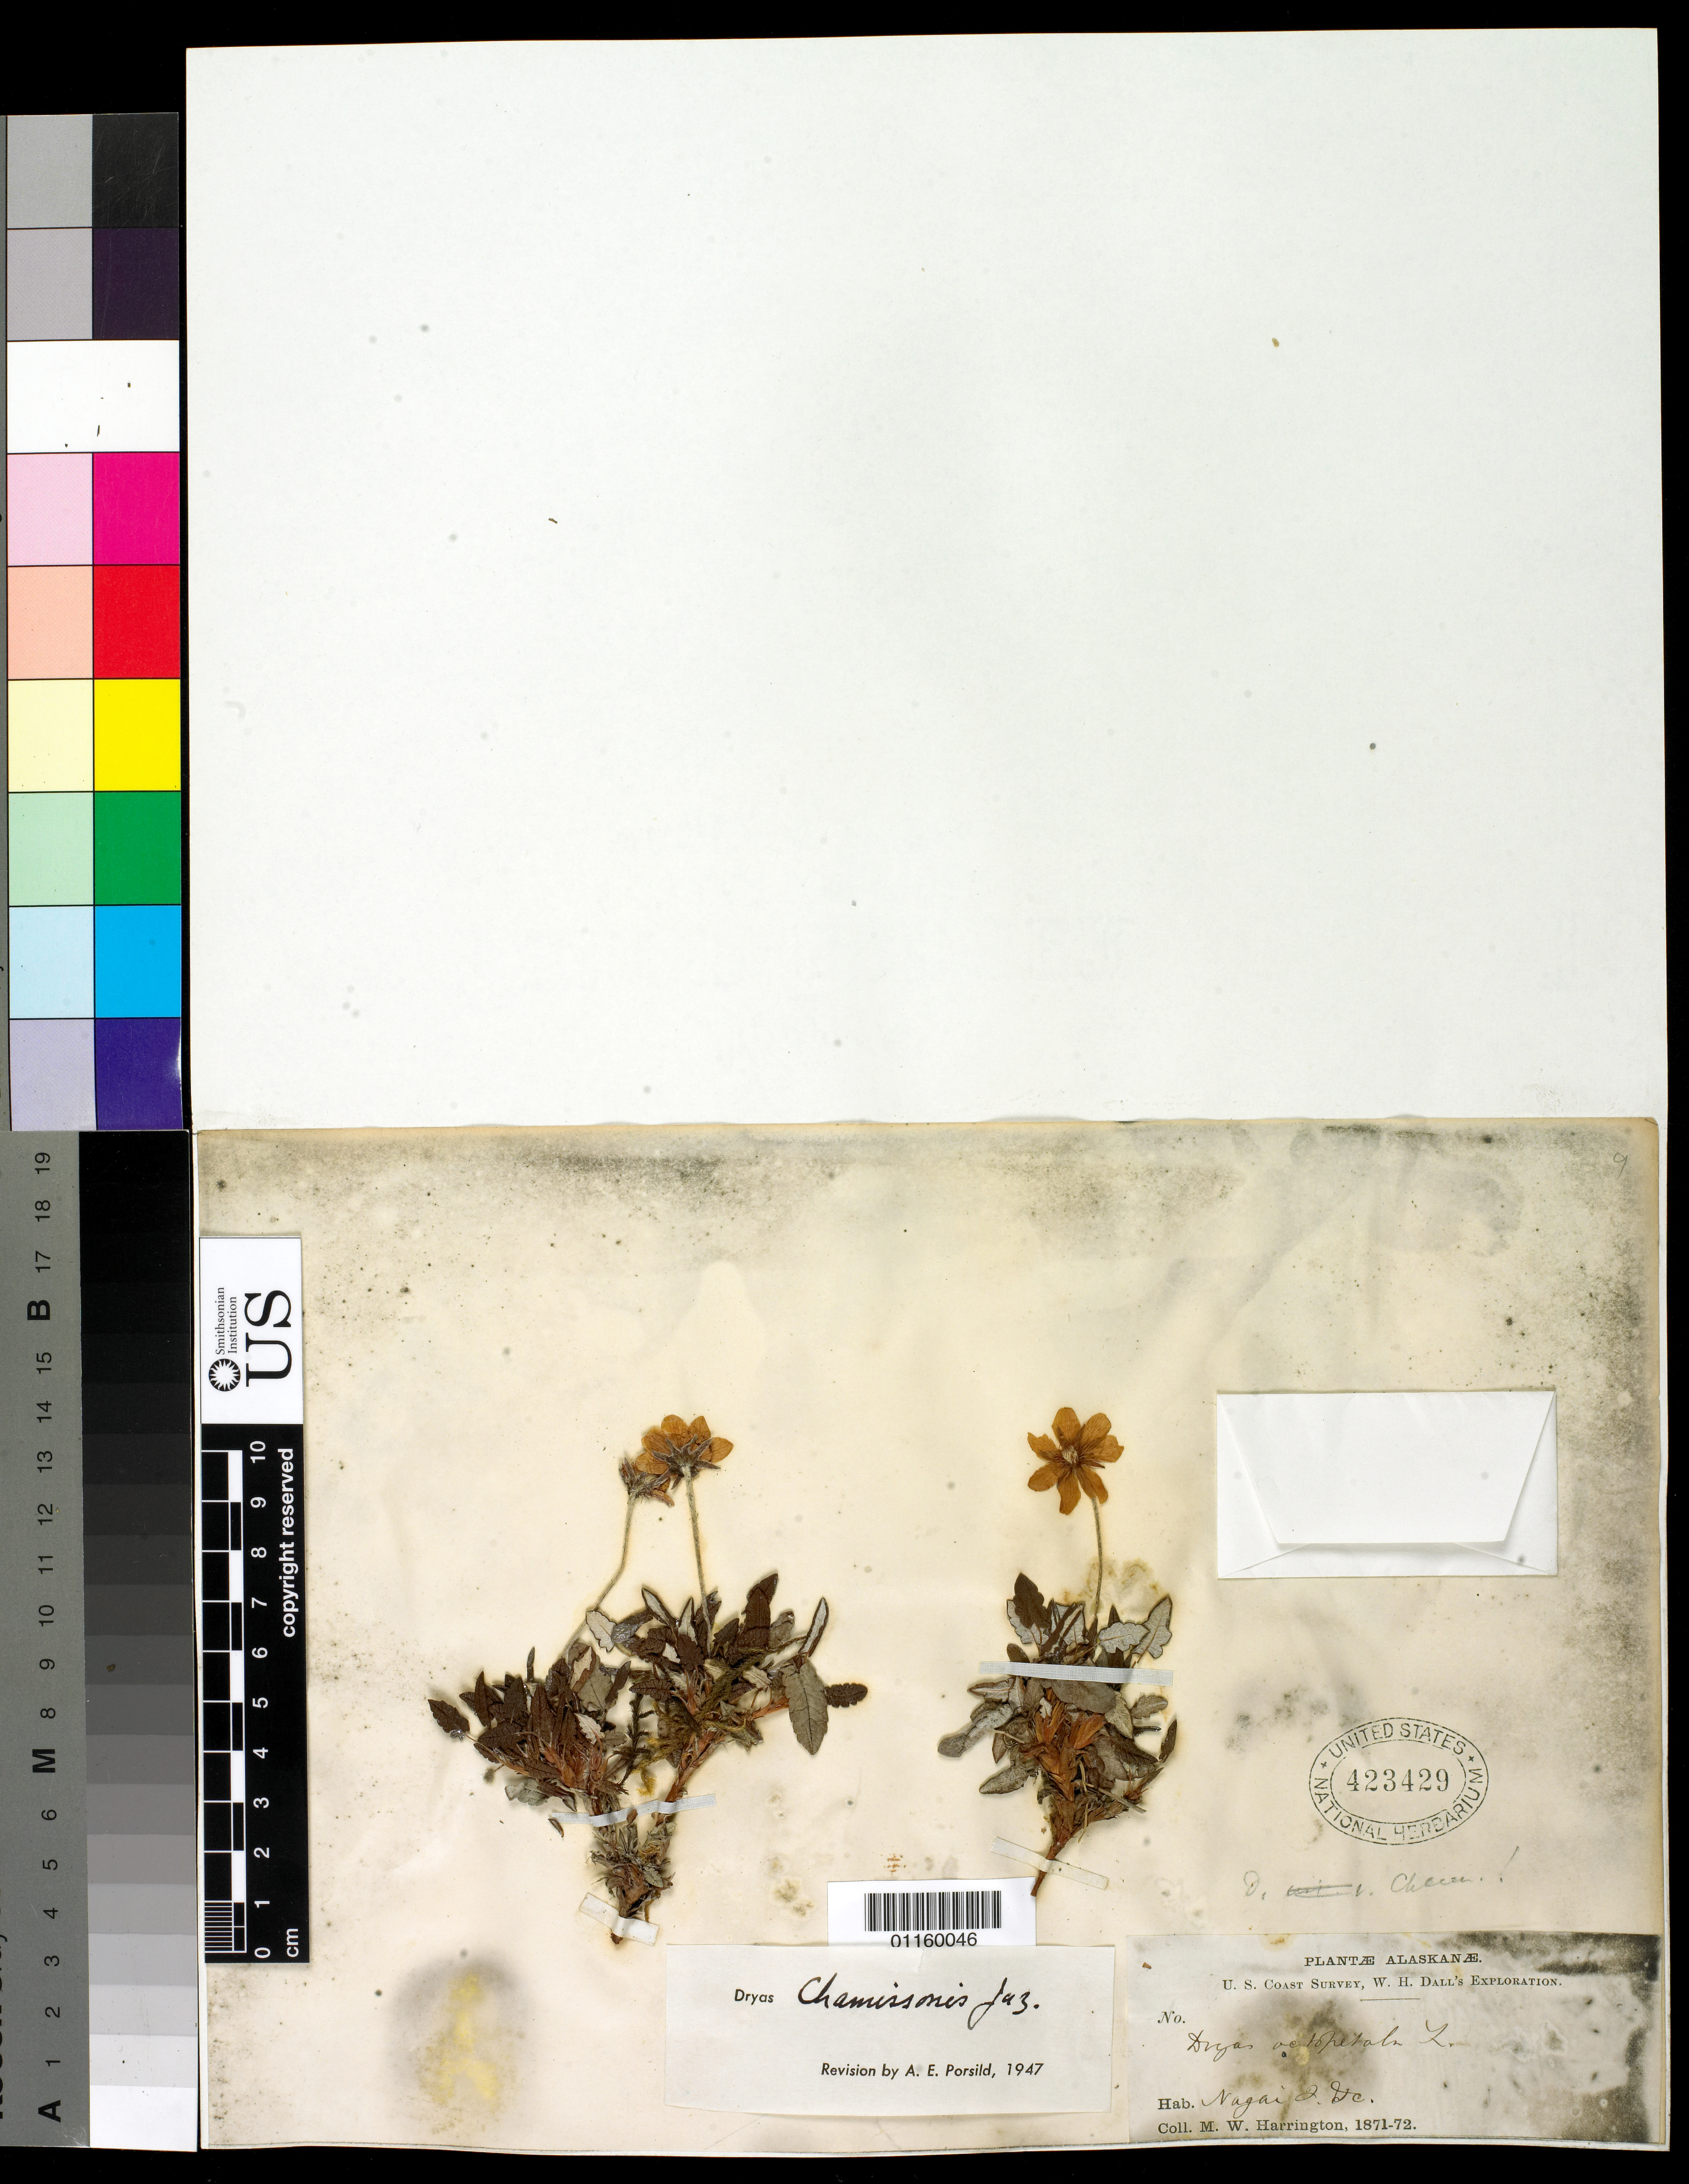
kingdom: Plantae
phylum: Tracheophyta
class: Magnoliopsida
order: Rosales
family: Rosaceae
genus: Dryas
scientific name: Dryas chamissonis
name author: Spreng. ex Juz.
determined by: Porsild, A. E.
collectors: M. W. Harrington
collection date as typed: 1871 to -- --- 1872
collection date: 1871/1872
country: United States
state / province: Alaska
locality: Nagai Island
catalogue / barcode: US 423429